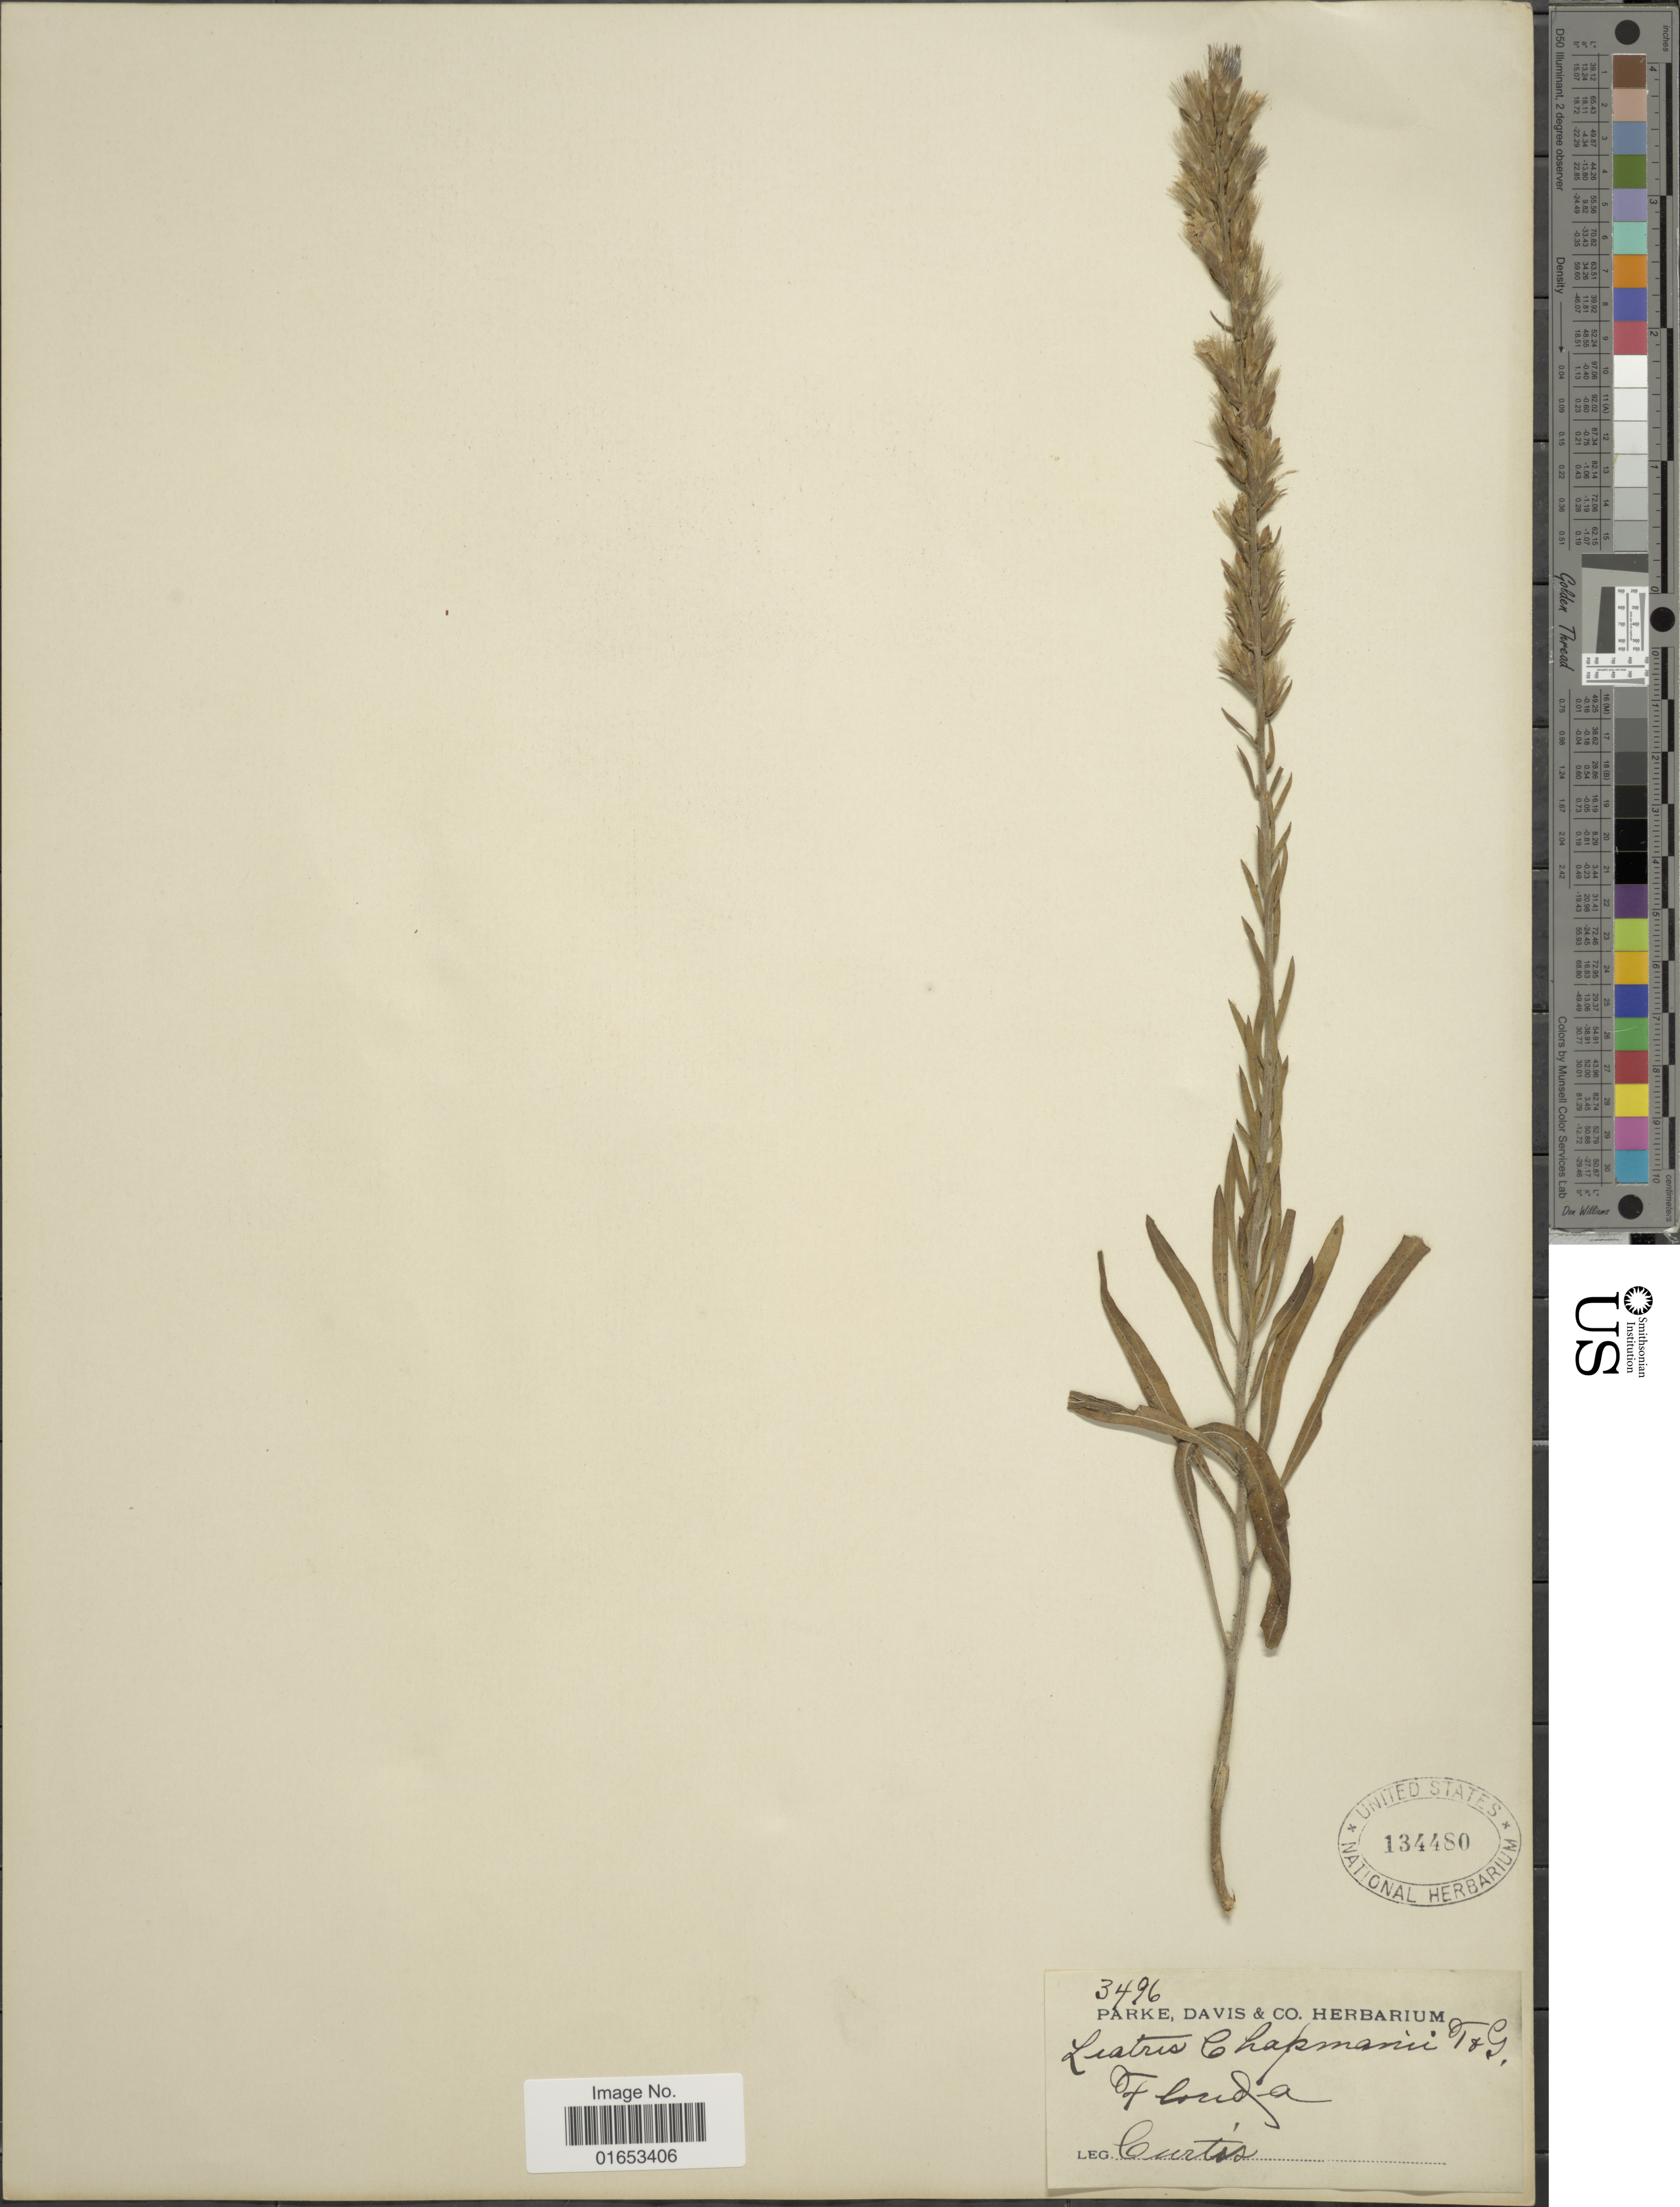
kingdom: Plantae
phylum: Tracheophyta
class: Magnoliopsida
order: Asterales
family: Asteraceae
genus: Liatris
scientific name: Liatris chapmanii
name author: Torr. & A. Gray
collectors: -. Curtis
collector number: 3496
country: United States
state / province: Florida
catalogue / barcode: US 134480